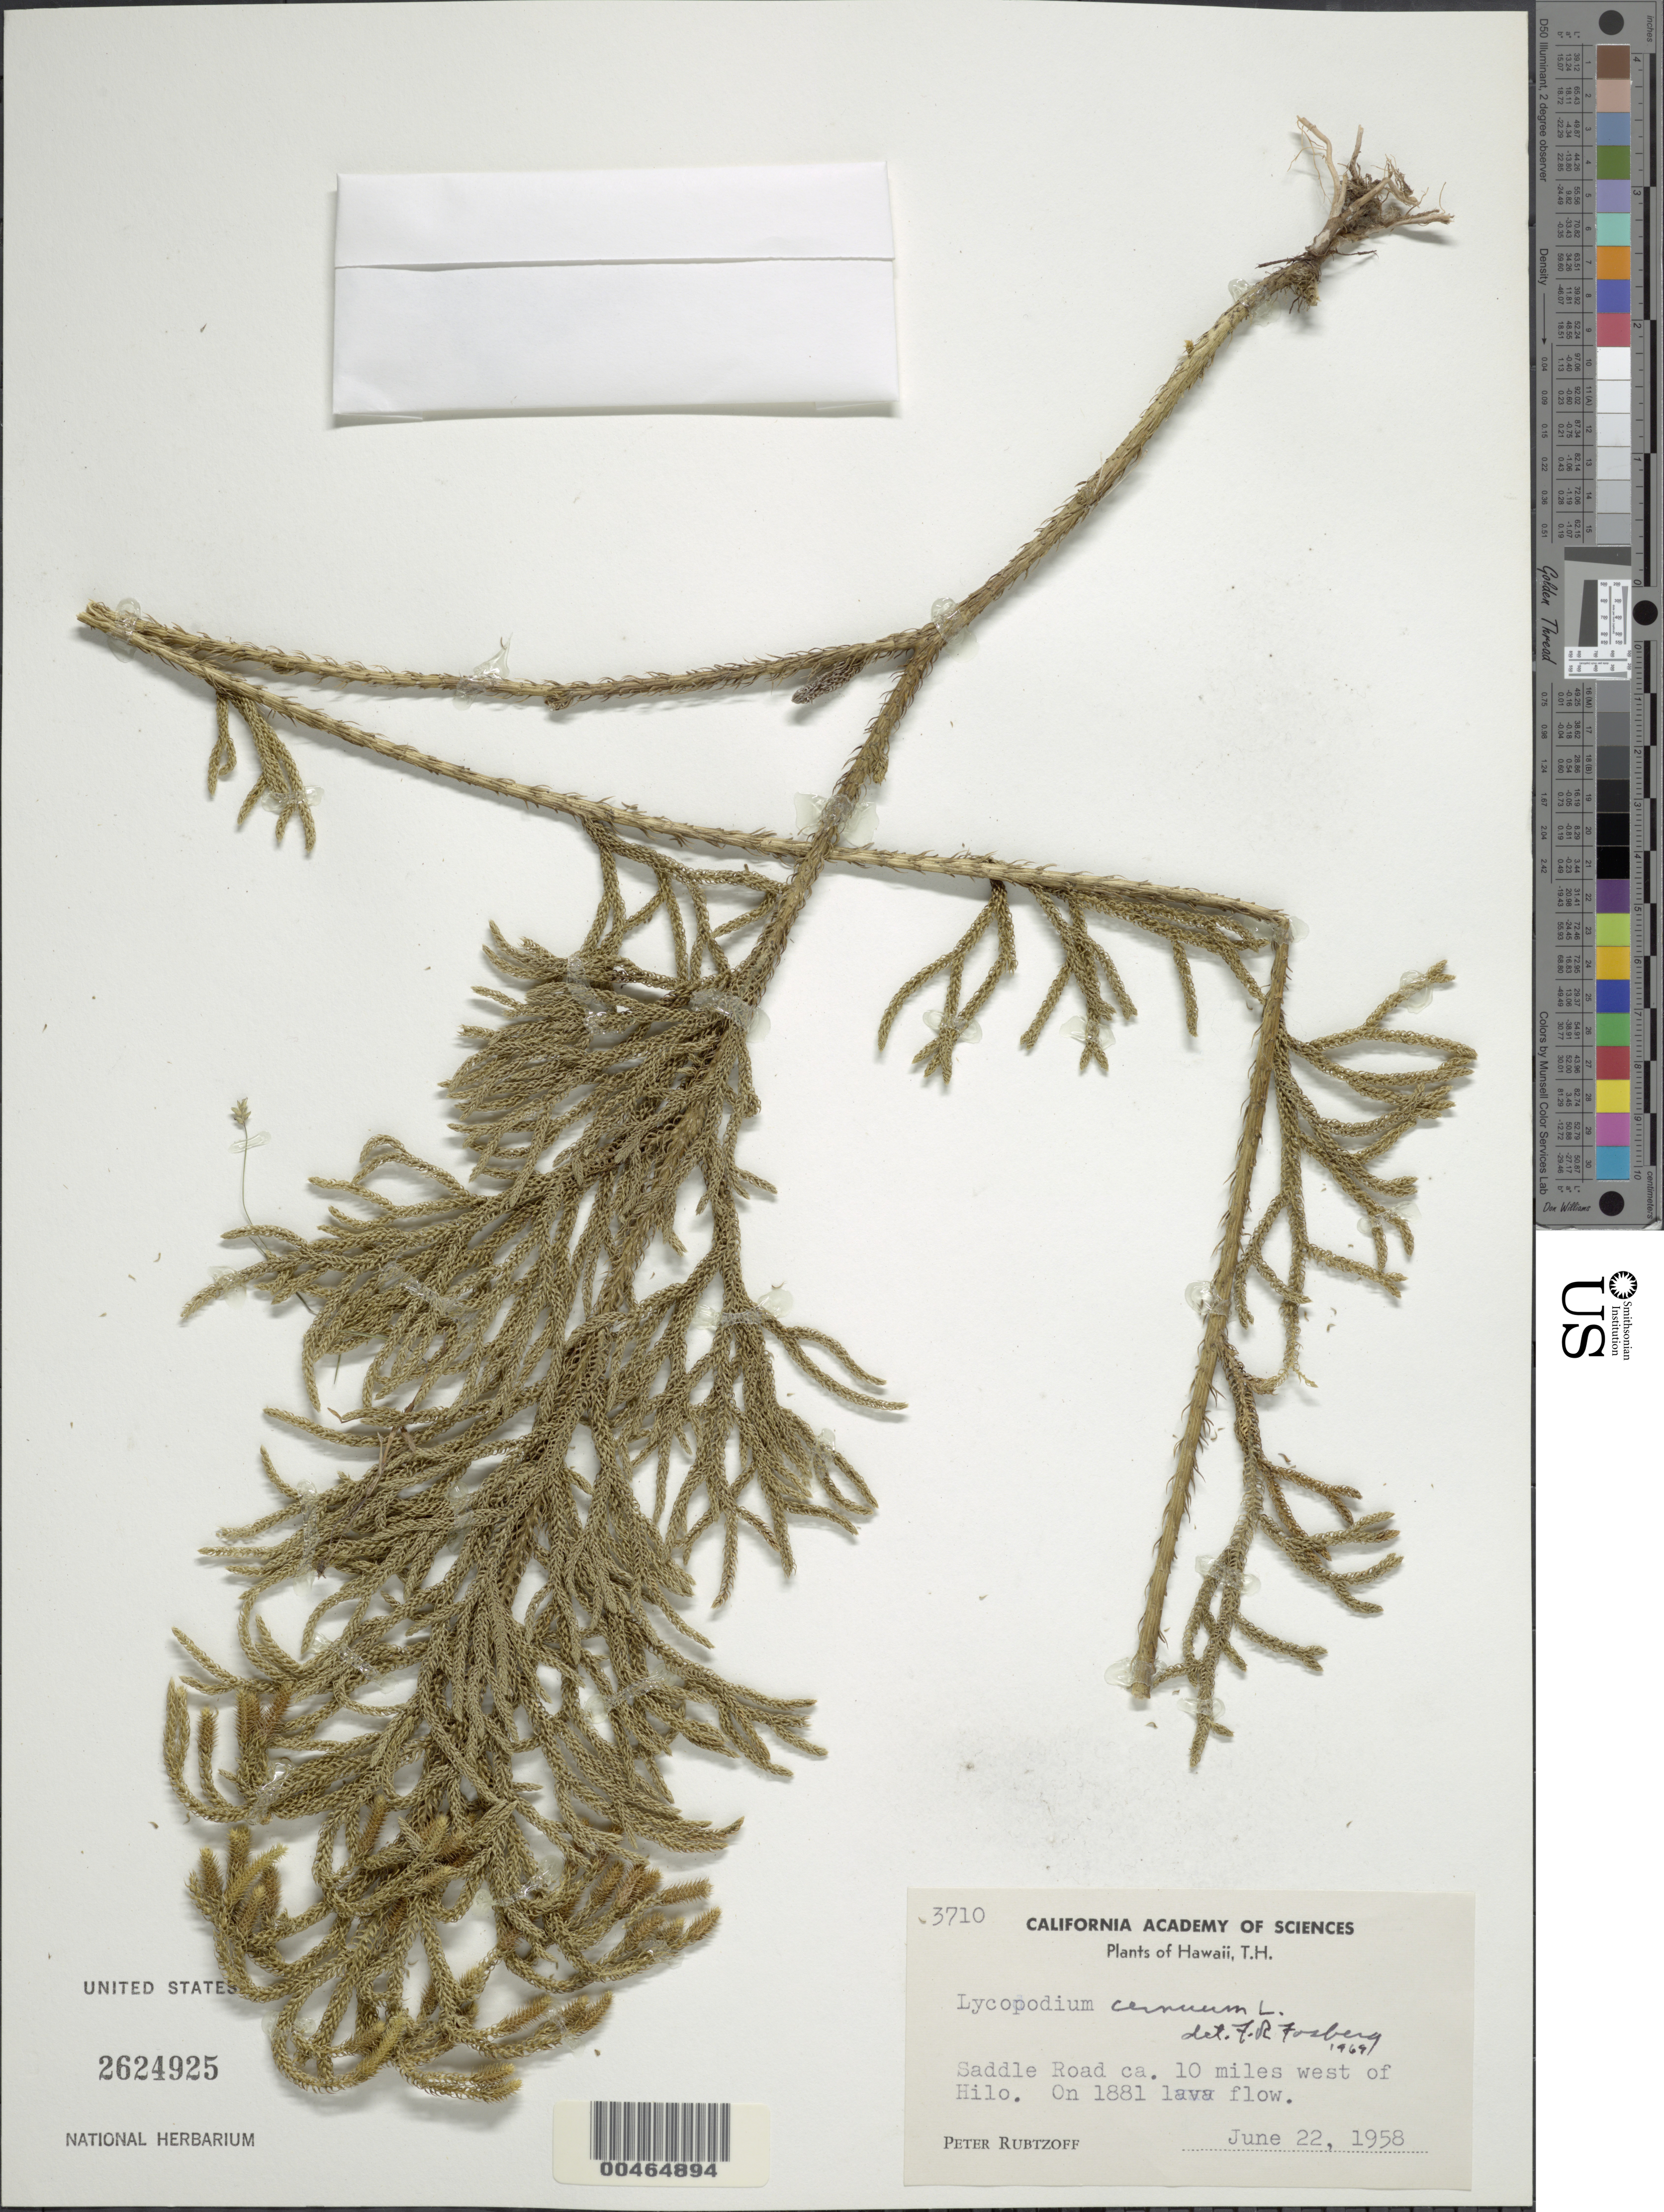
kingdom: Plantae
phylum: Tracheophyta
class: Lycopodiopsida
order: Lycopodiales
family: Lycopodiaceae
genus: Palhinhaea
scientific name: Palhinhaea cernua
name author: (L.) Vasc. & Franco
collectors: P. Rubtzoff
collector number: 3710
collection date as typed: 22 Jun 1958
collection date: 1958-06-22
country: United States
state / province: Hawaii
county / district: Hawaii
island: Hawaii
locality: Saddle Road about 10 mi W of Hilo, on 1881 lava flow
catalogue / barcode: US 2624925